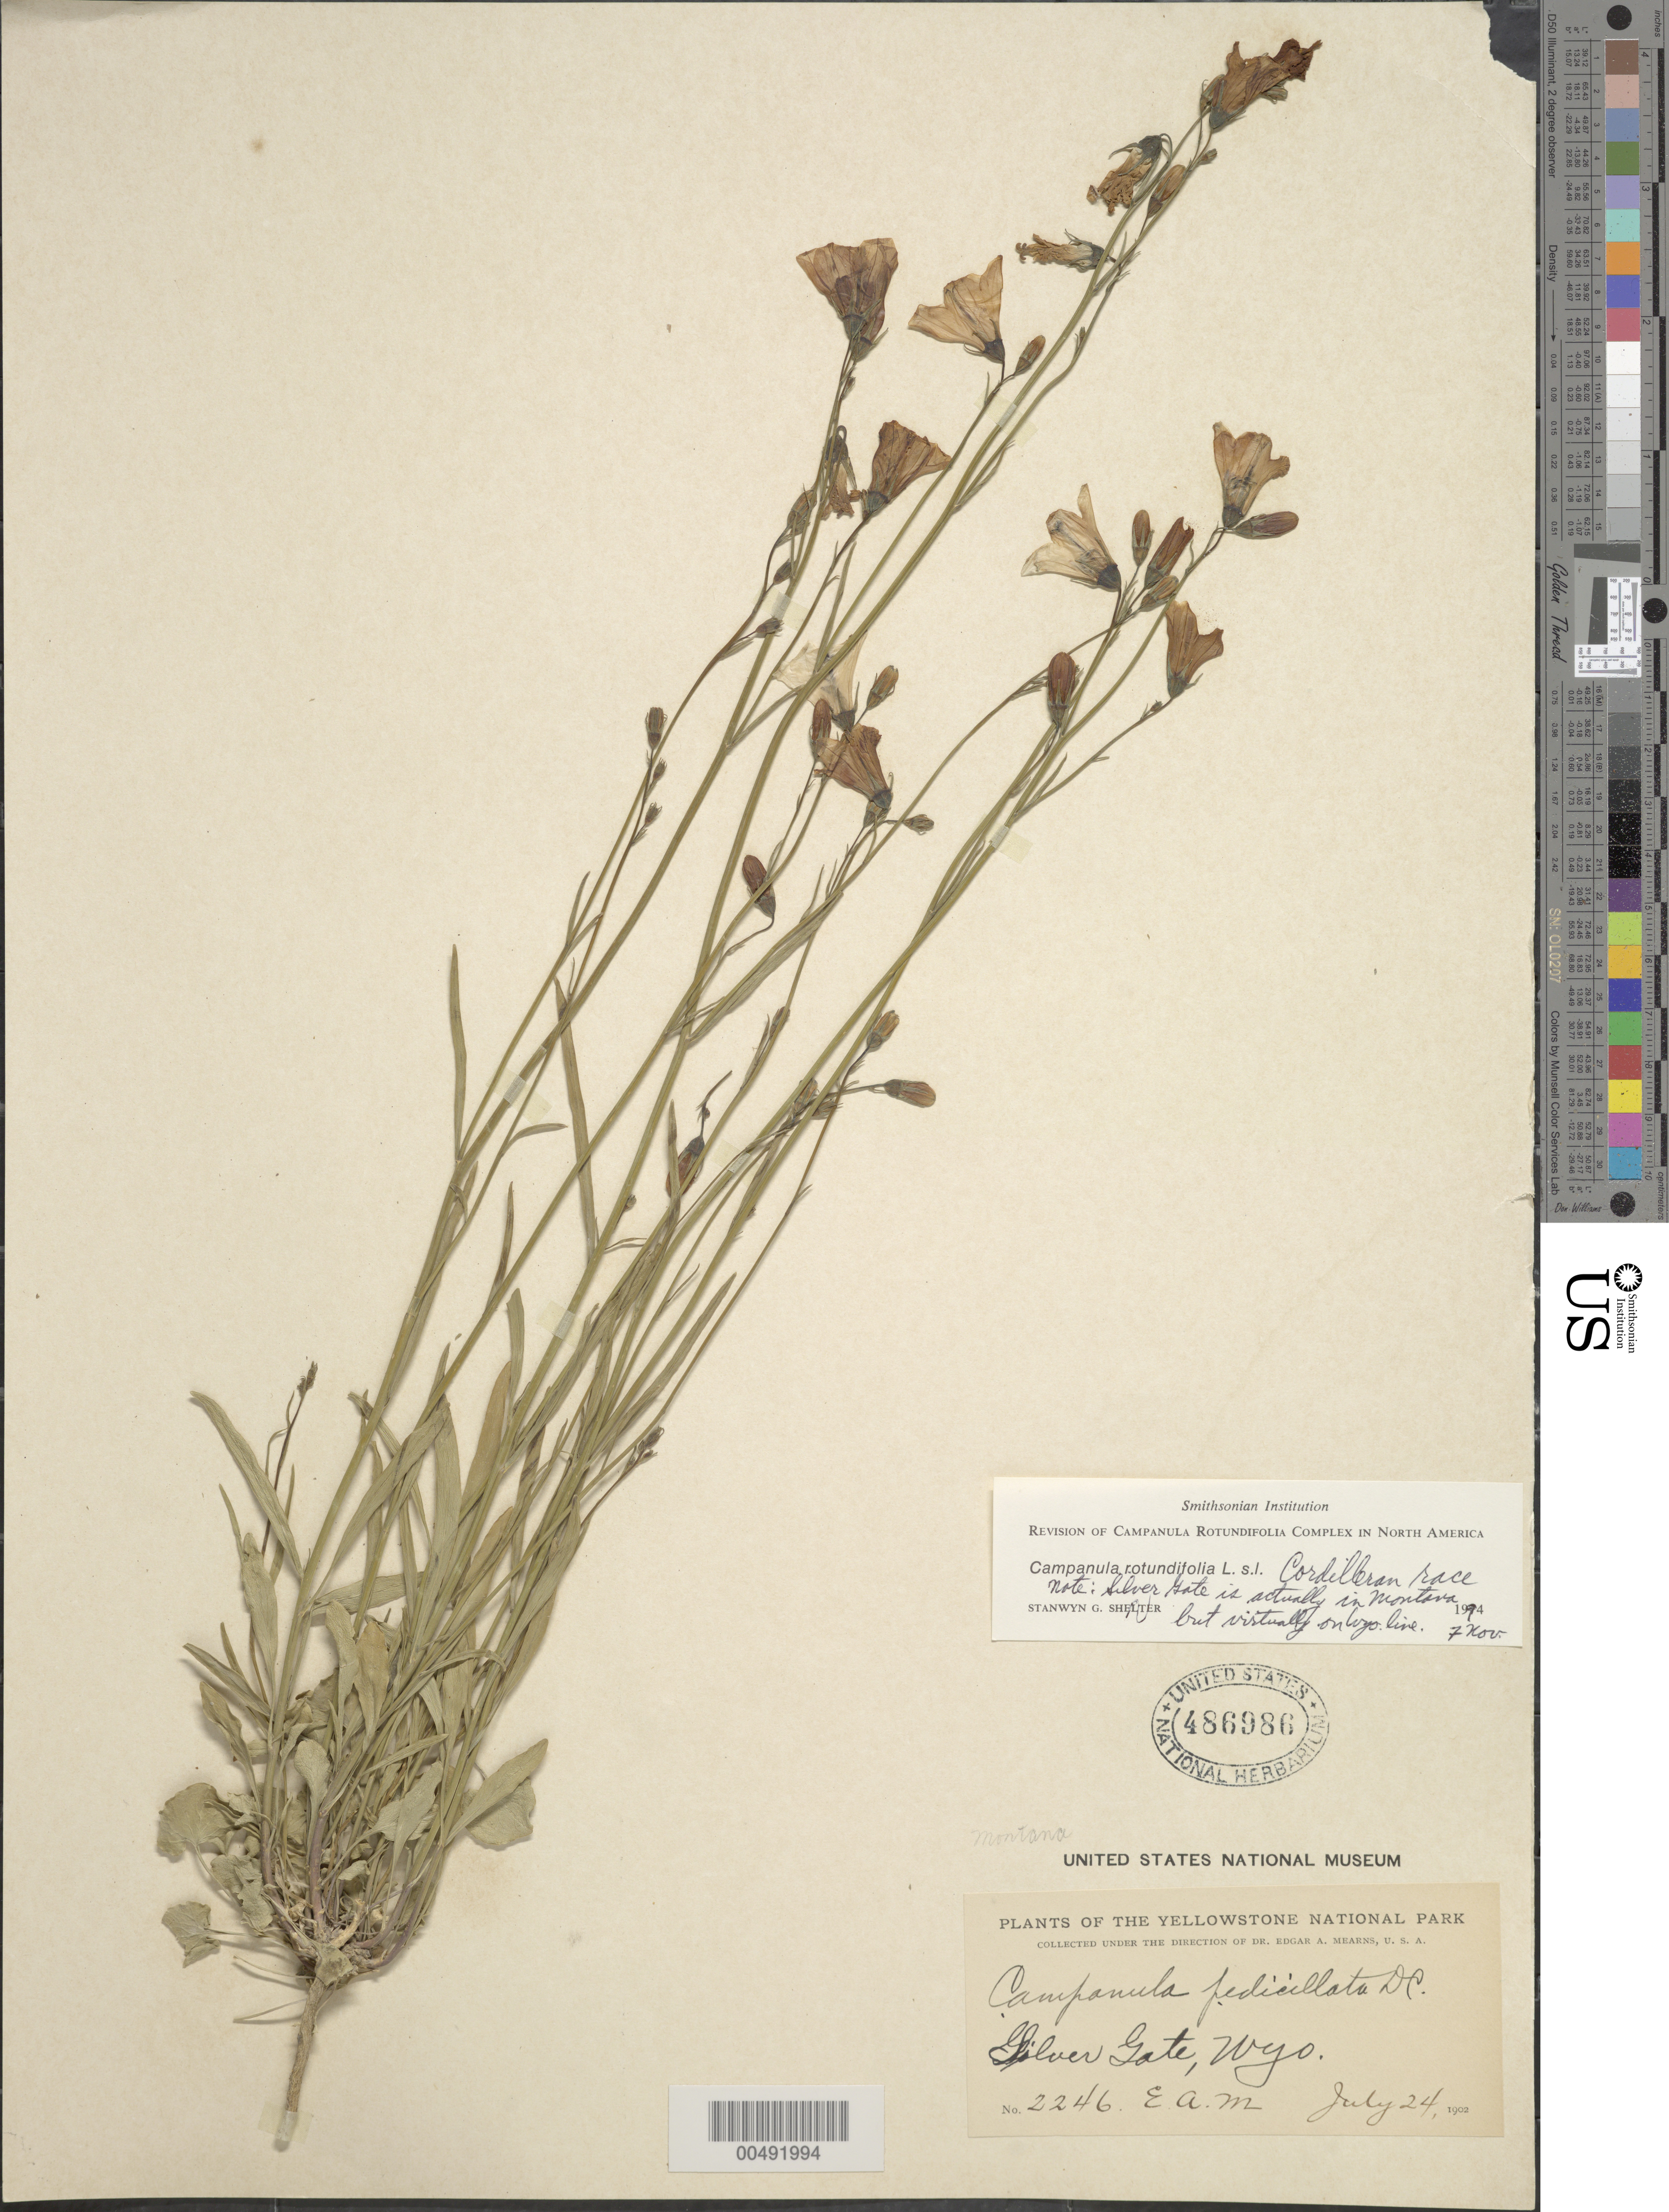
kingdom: Plantae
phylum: Tracheophyta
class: Magnoliopsida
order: Asterales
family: Campanulaceae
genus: Campanula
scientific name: Campanula rotundifolia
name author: L.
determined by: Shetler, Stanwyn G., (US), NMNH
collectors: E. A. Mearns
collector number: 2246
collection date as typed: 24 Jul 1902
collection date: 1902-07-24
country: United States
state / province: Wyoming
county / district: Park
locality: Yellowstone National Park, Silver Gate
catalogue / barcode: US 486986